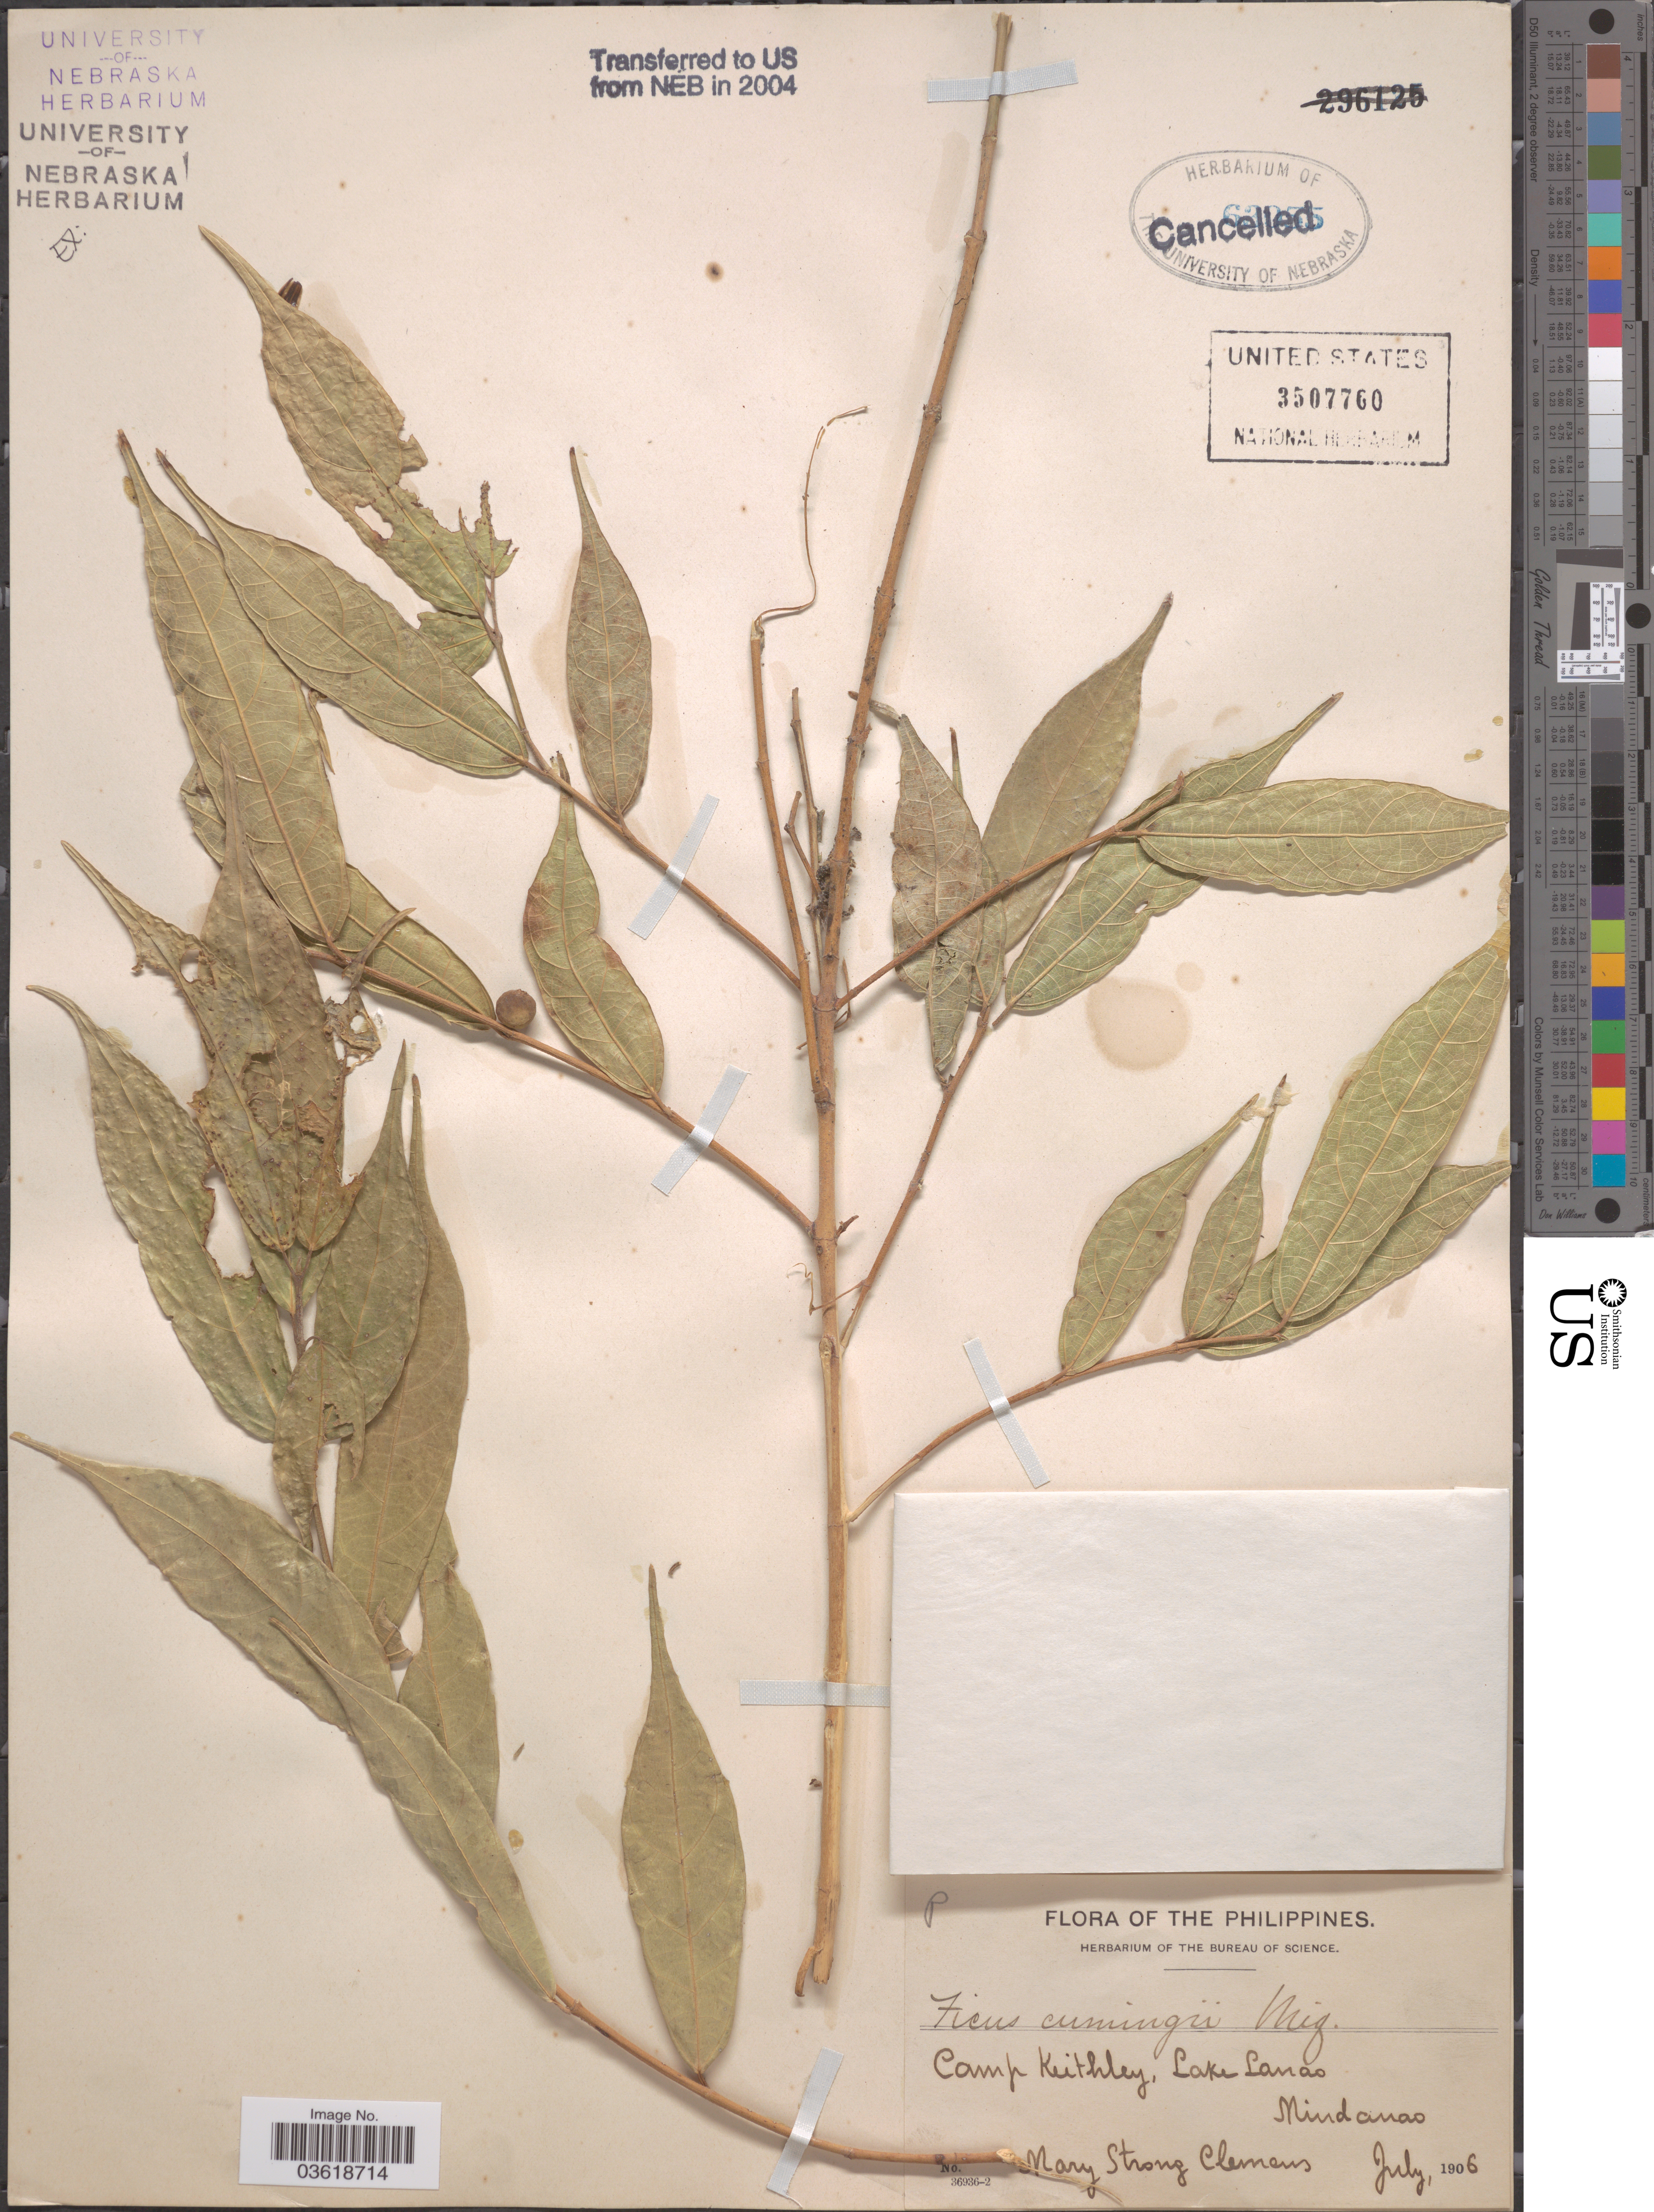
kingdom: Plantae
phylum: Tracheophyta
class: Magnoliopsida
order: Rosales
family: Moraceae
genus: Ficus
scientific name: Ficus cumingii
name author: Miq.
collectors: M. S. Clemens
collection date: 1906-07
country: Philippines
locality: Camp Keithley, Lake Lanao. Mindanao.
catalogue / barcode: US 3507760